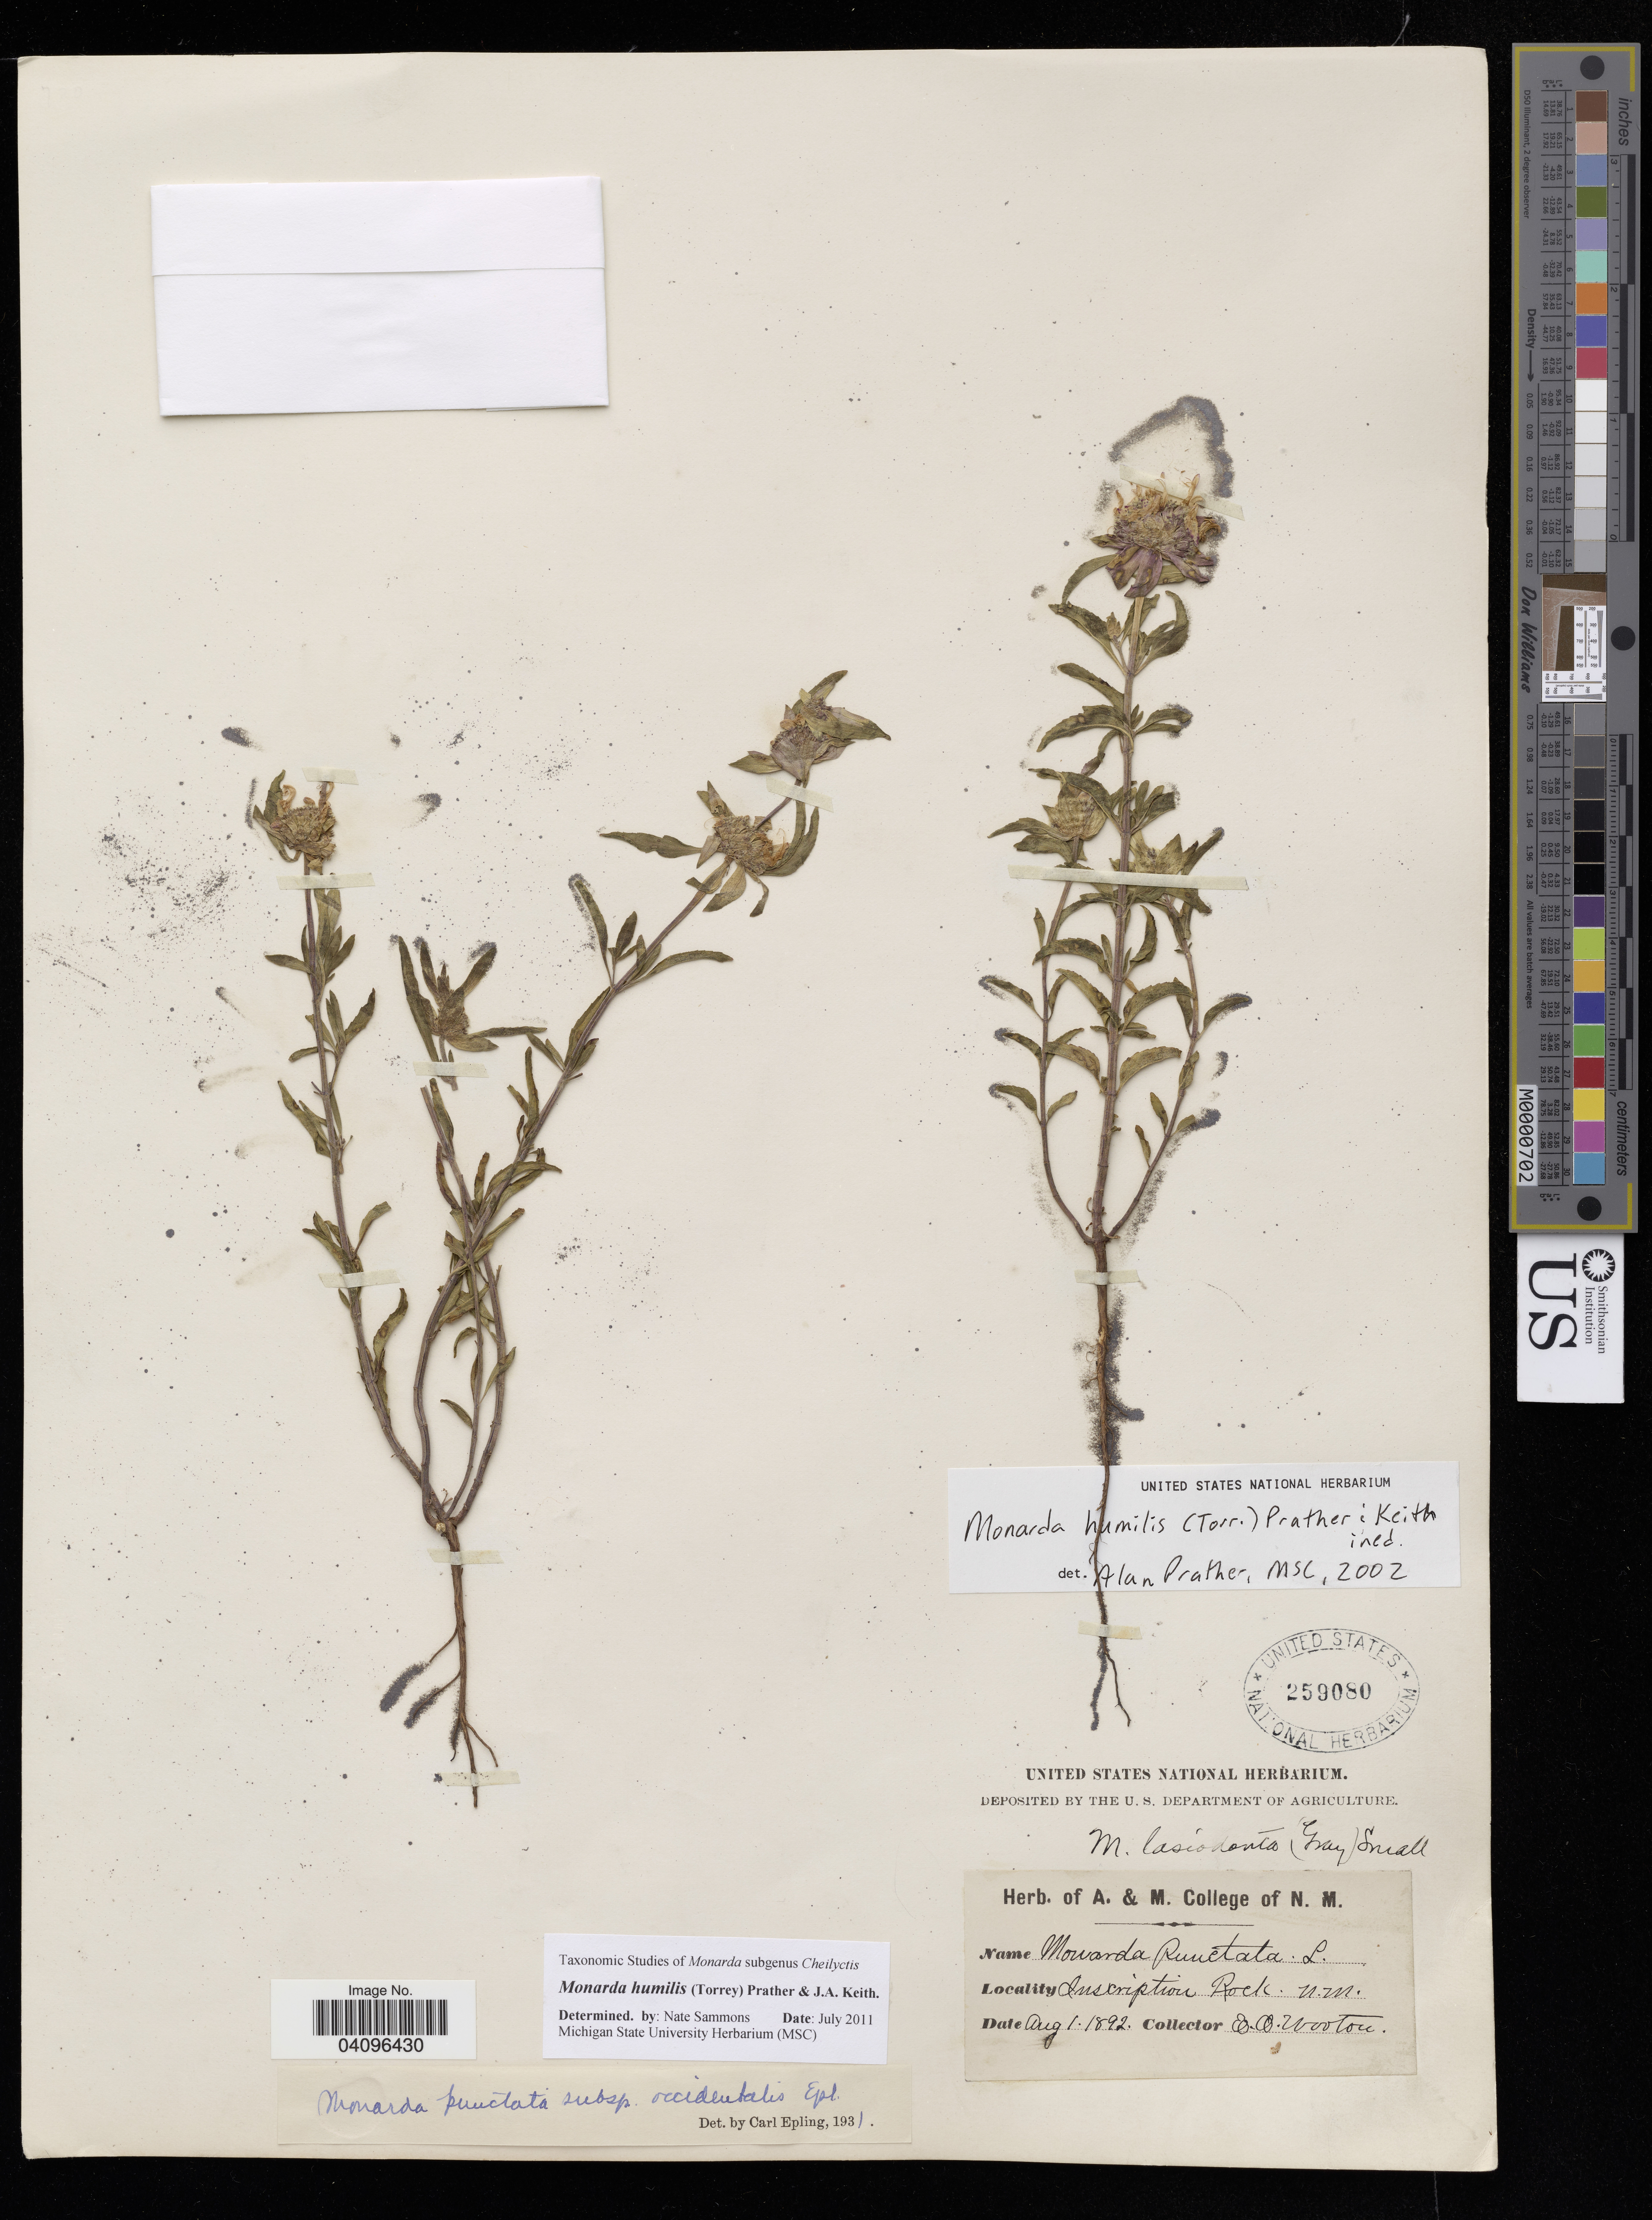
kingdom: Plantae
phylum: Tracheophyta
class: Magnoliopsida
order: Lamiales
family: Lamiaceae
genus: Monarda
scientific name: Monarda humilis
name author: (Torr.) Prather & Keith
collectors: E. O. Wooton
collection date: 1892-08-01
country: United States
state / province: New Mexico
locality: Inscription Rock.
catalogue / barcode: US 259080